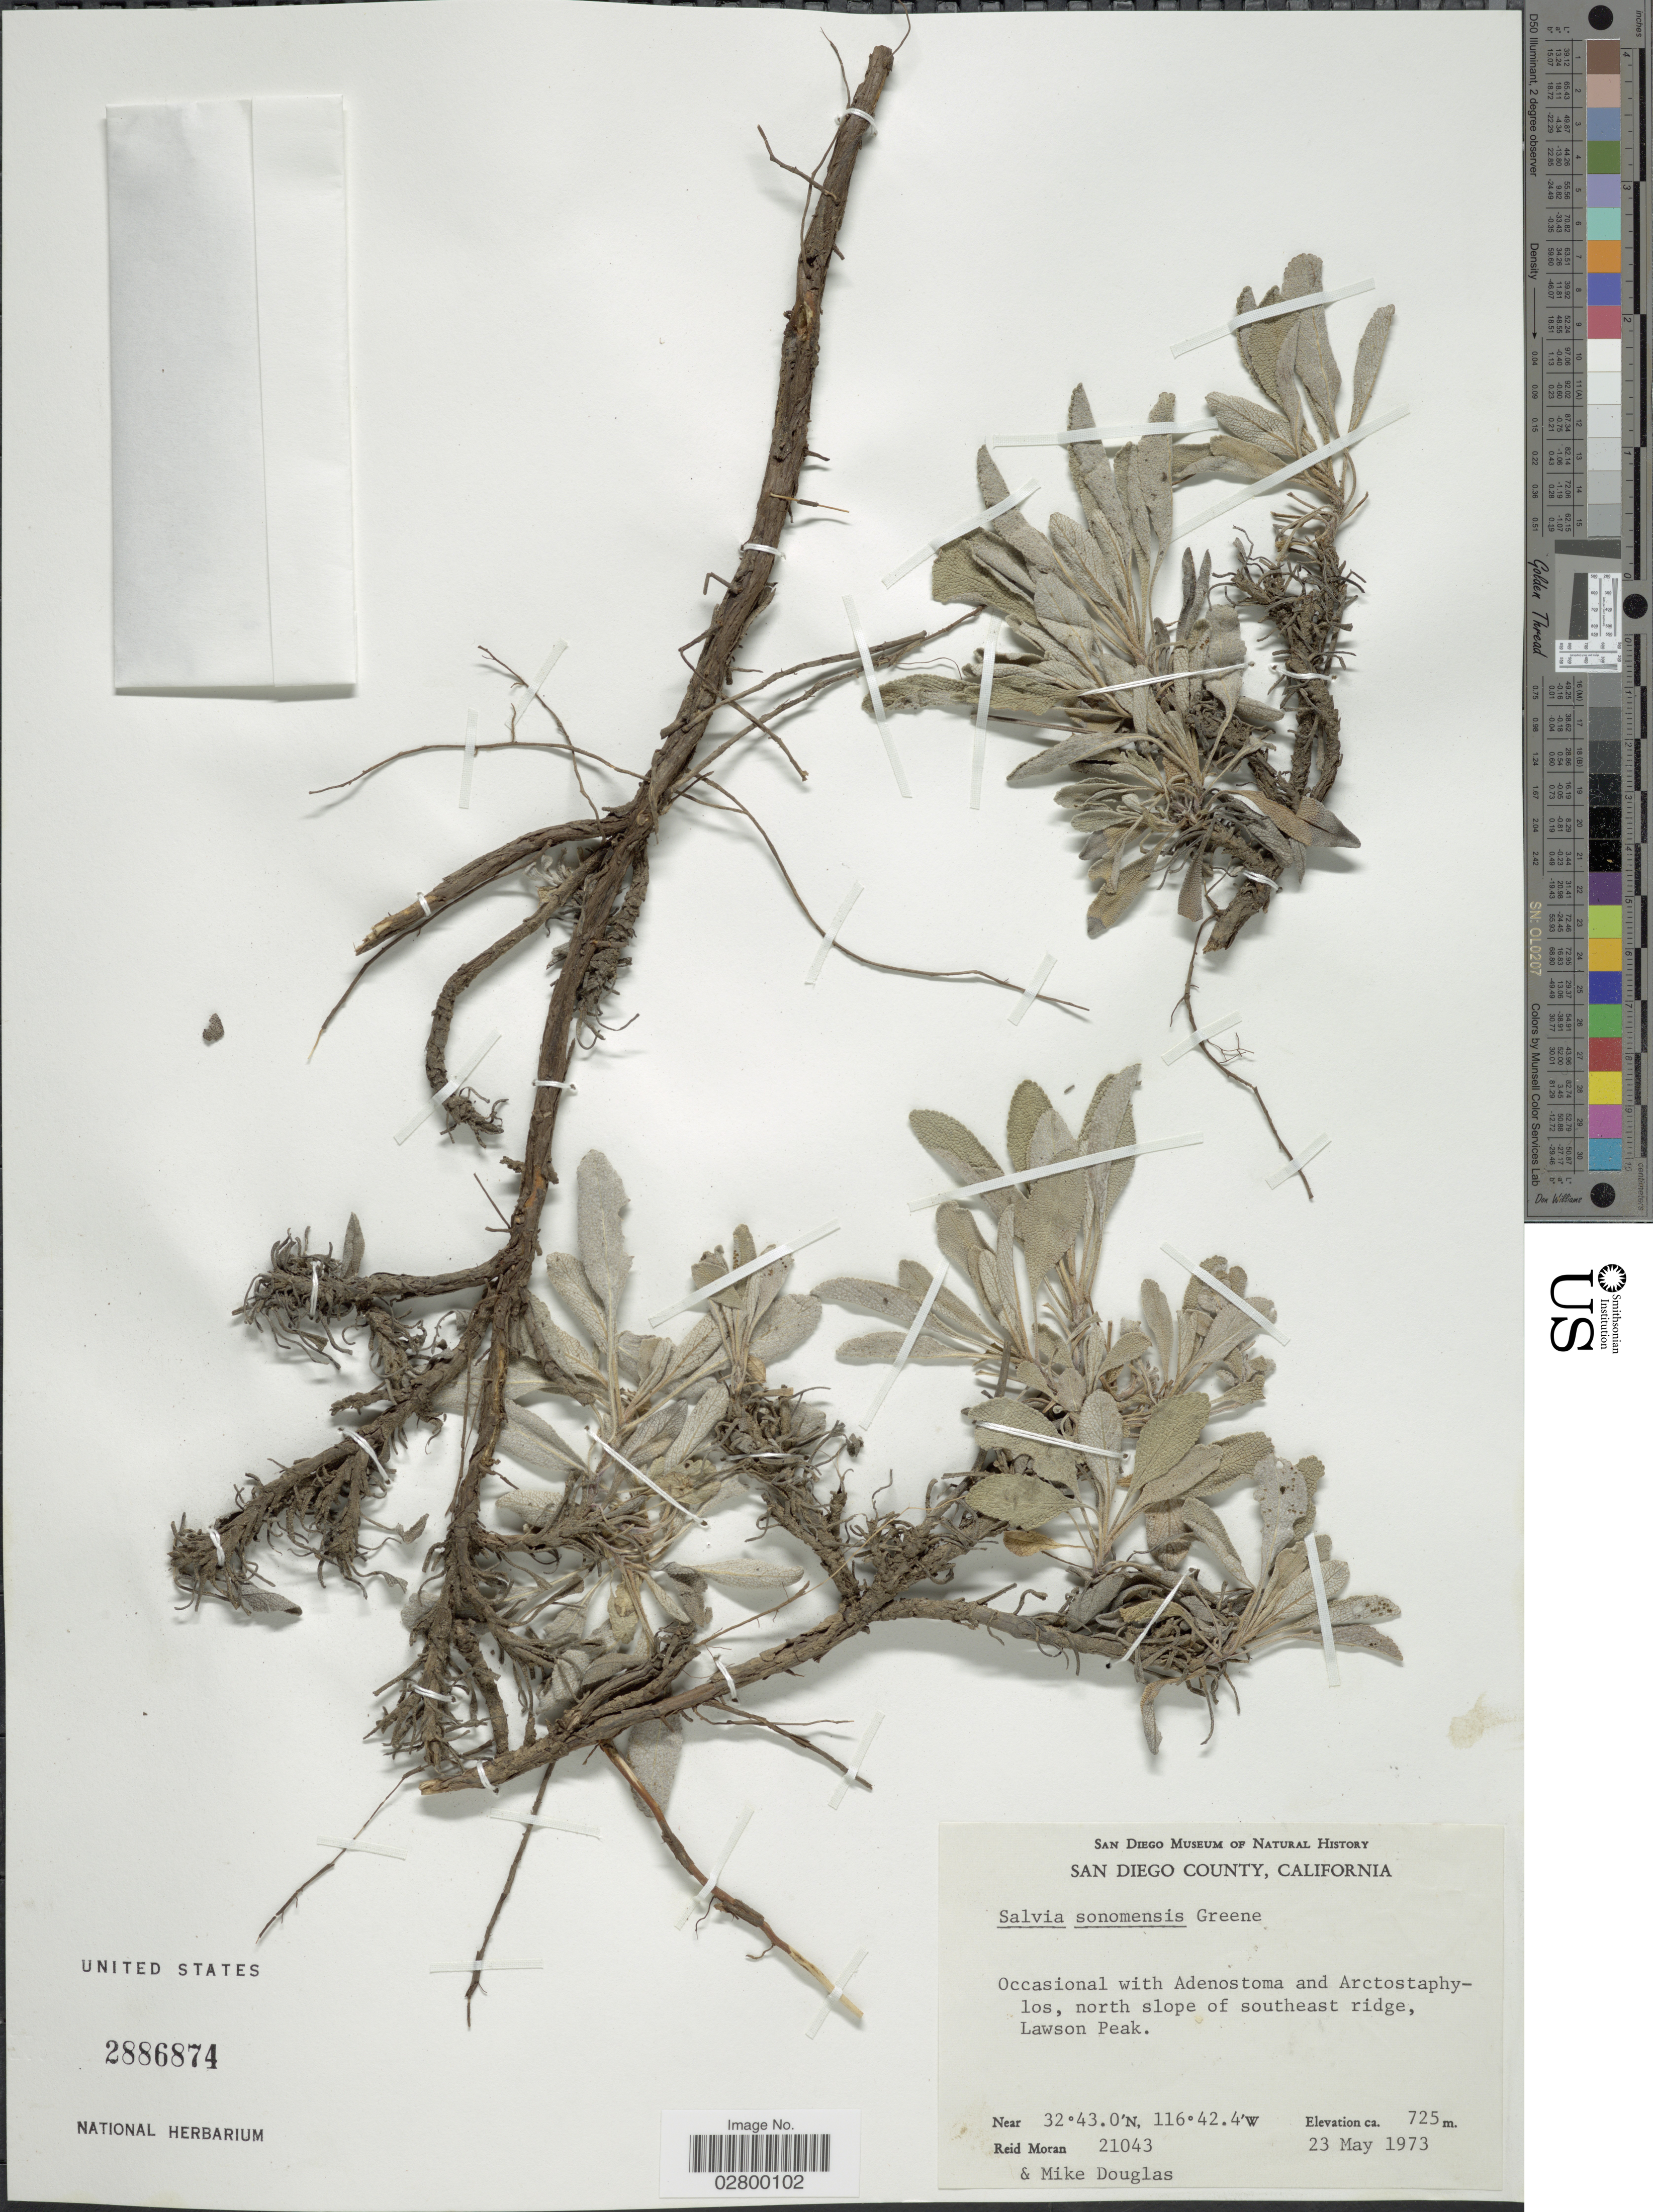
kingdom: Plantae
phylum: Tracheophyta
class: Magnoliopsida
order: Lamiales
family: Lamiaceae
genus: Salvia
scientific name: Salvia sonomensis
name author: Greene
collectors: R. V. Moran & M. Douglas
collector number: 21043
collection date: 1973-05-23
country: United States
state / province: California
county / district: San Diego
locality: San Diego County, north slope of southeast ridge, Lawson Peak.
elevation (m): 725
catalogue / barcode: US 2886874